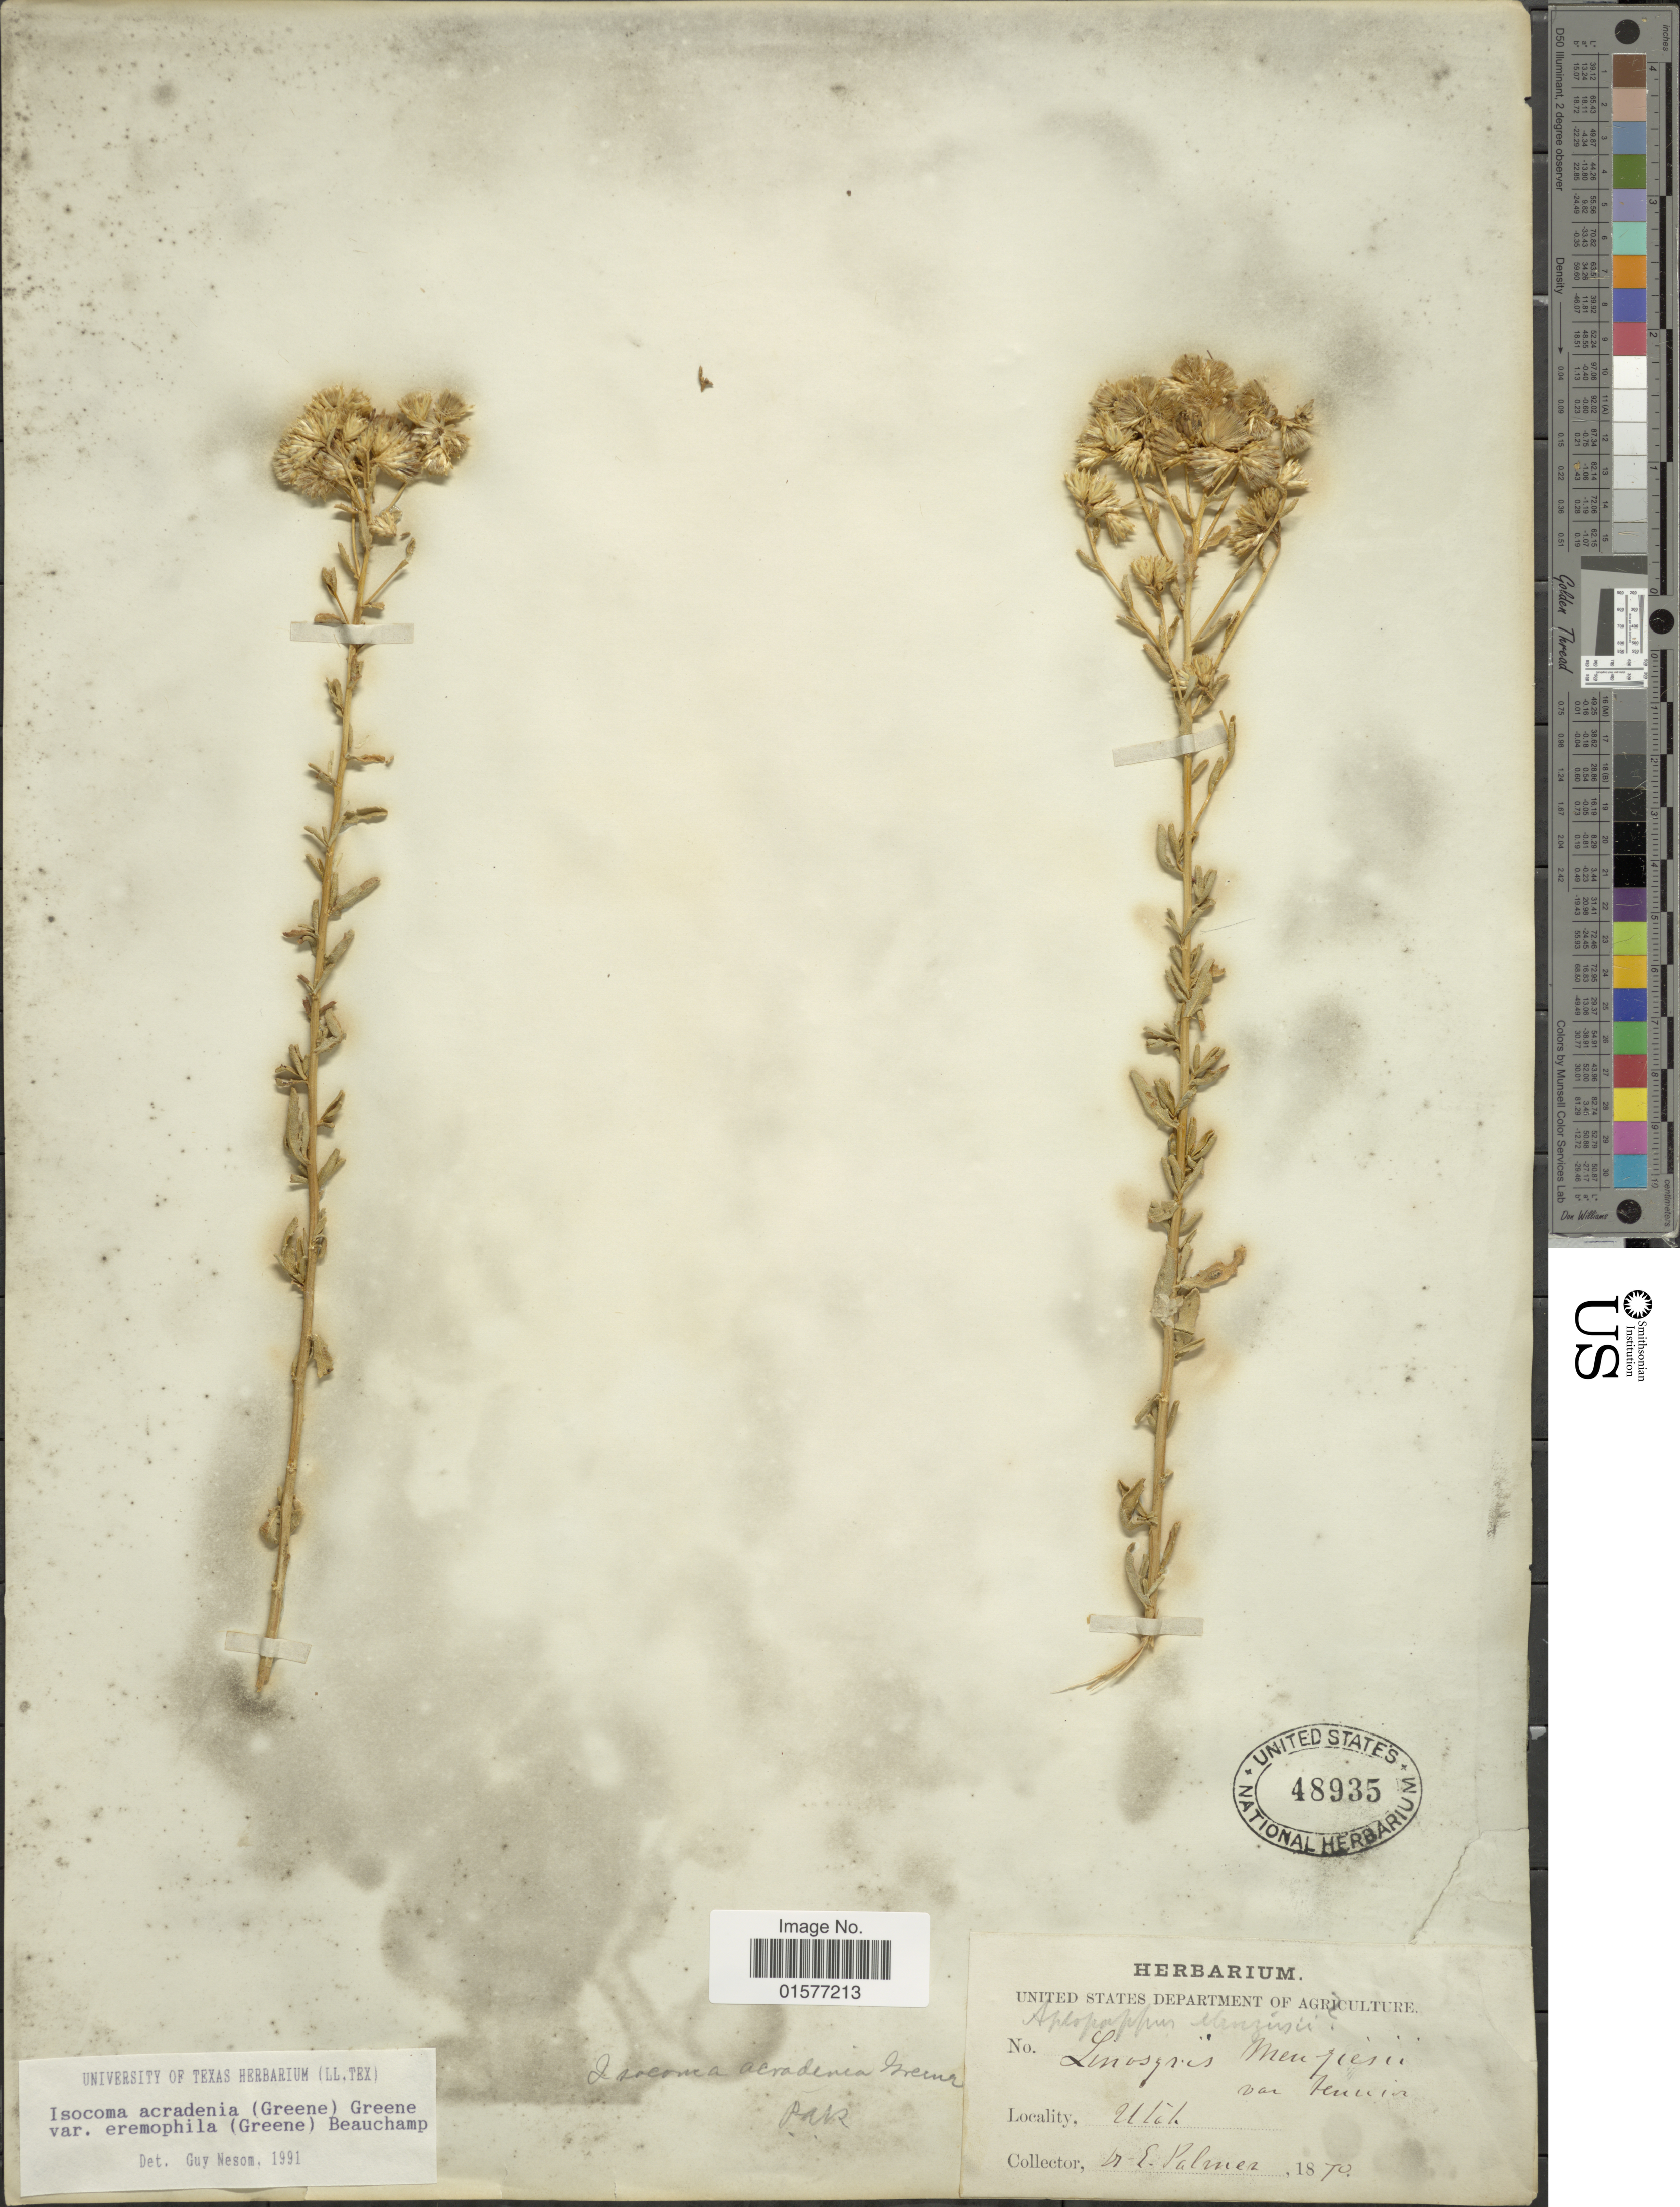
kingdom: Plantae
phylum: Tracheophyta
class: Magnoliopsida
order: Asterales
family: Asteraceae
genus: Isocoma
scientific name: Isocoma acradenia var. eremophila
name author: (S.W. Greene) G.L. Nesom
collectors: E. Palmer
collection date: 1870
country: United States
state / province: Utah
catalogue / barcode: US 48935